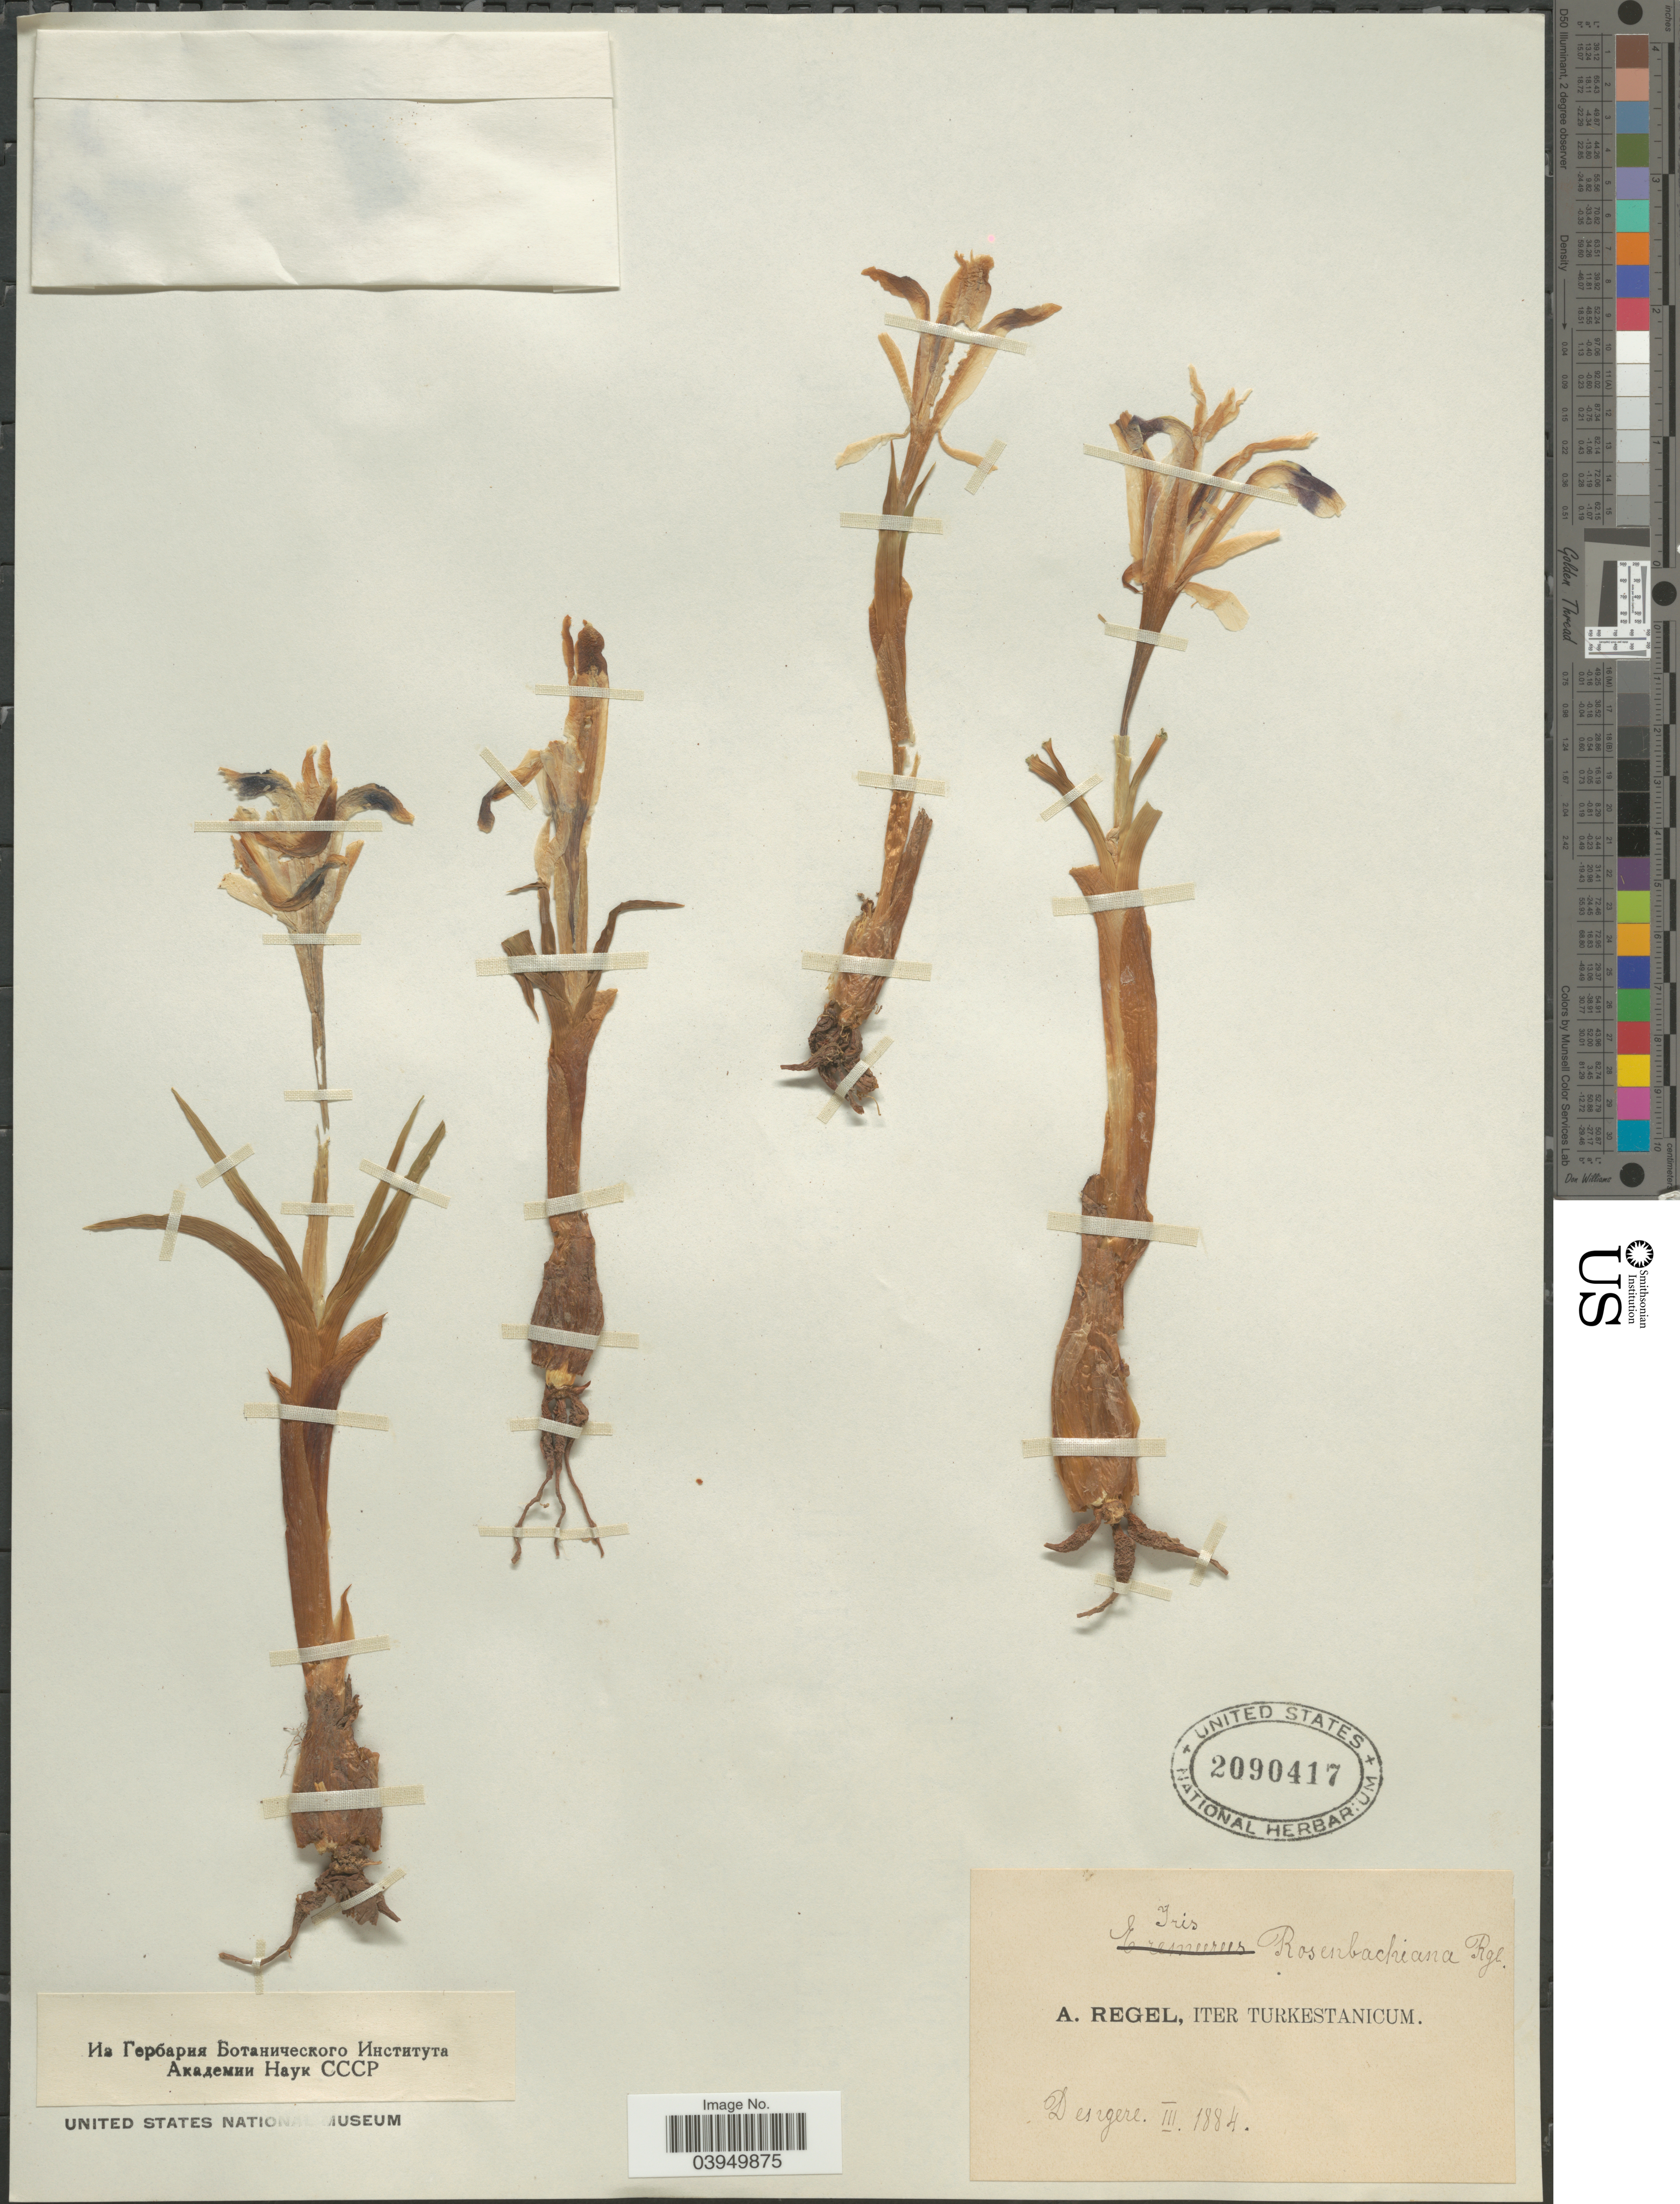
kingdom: Plantae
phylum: Tracheophyta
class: Liliopsida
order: Asparagales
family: Iridaceae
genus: Iris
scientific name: Iris rosenbachiana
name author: Regel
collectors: A. Regel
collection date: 1884-03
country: Kazakhstan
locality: Iter Turkestanicum. Degeres [interpreted].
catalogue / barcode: US 2090417